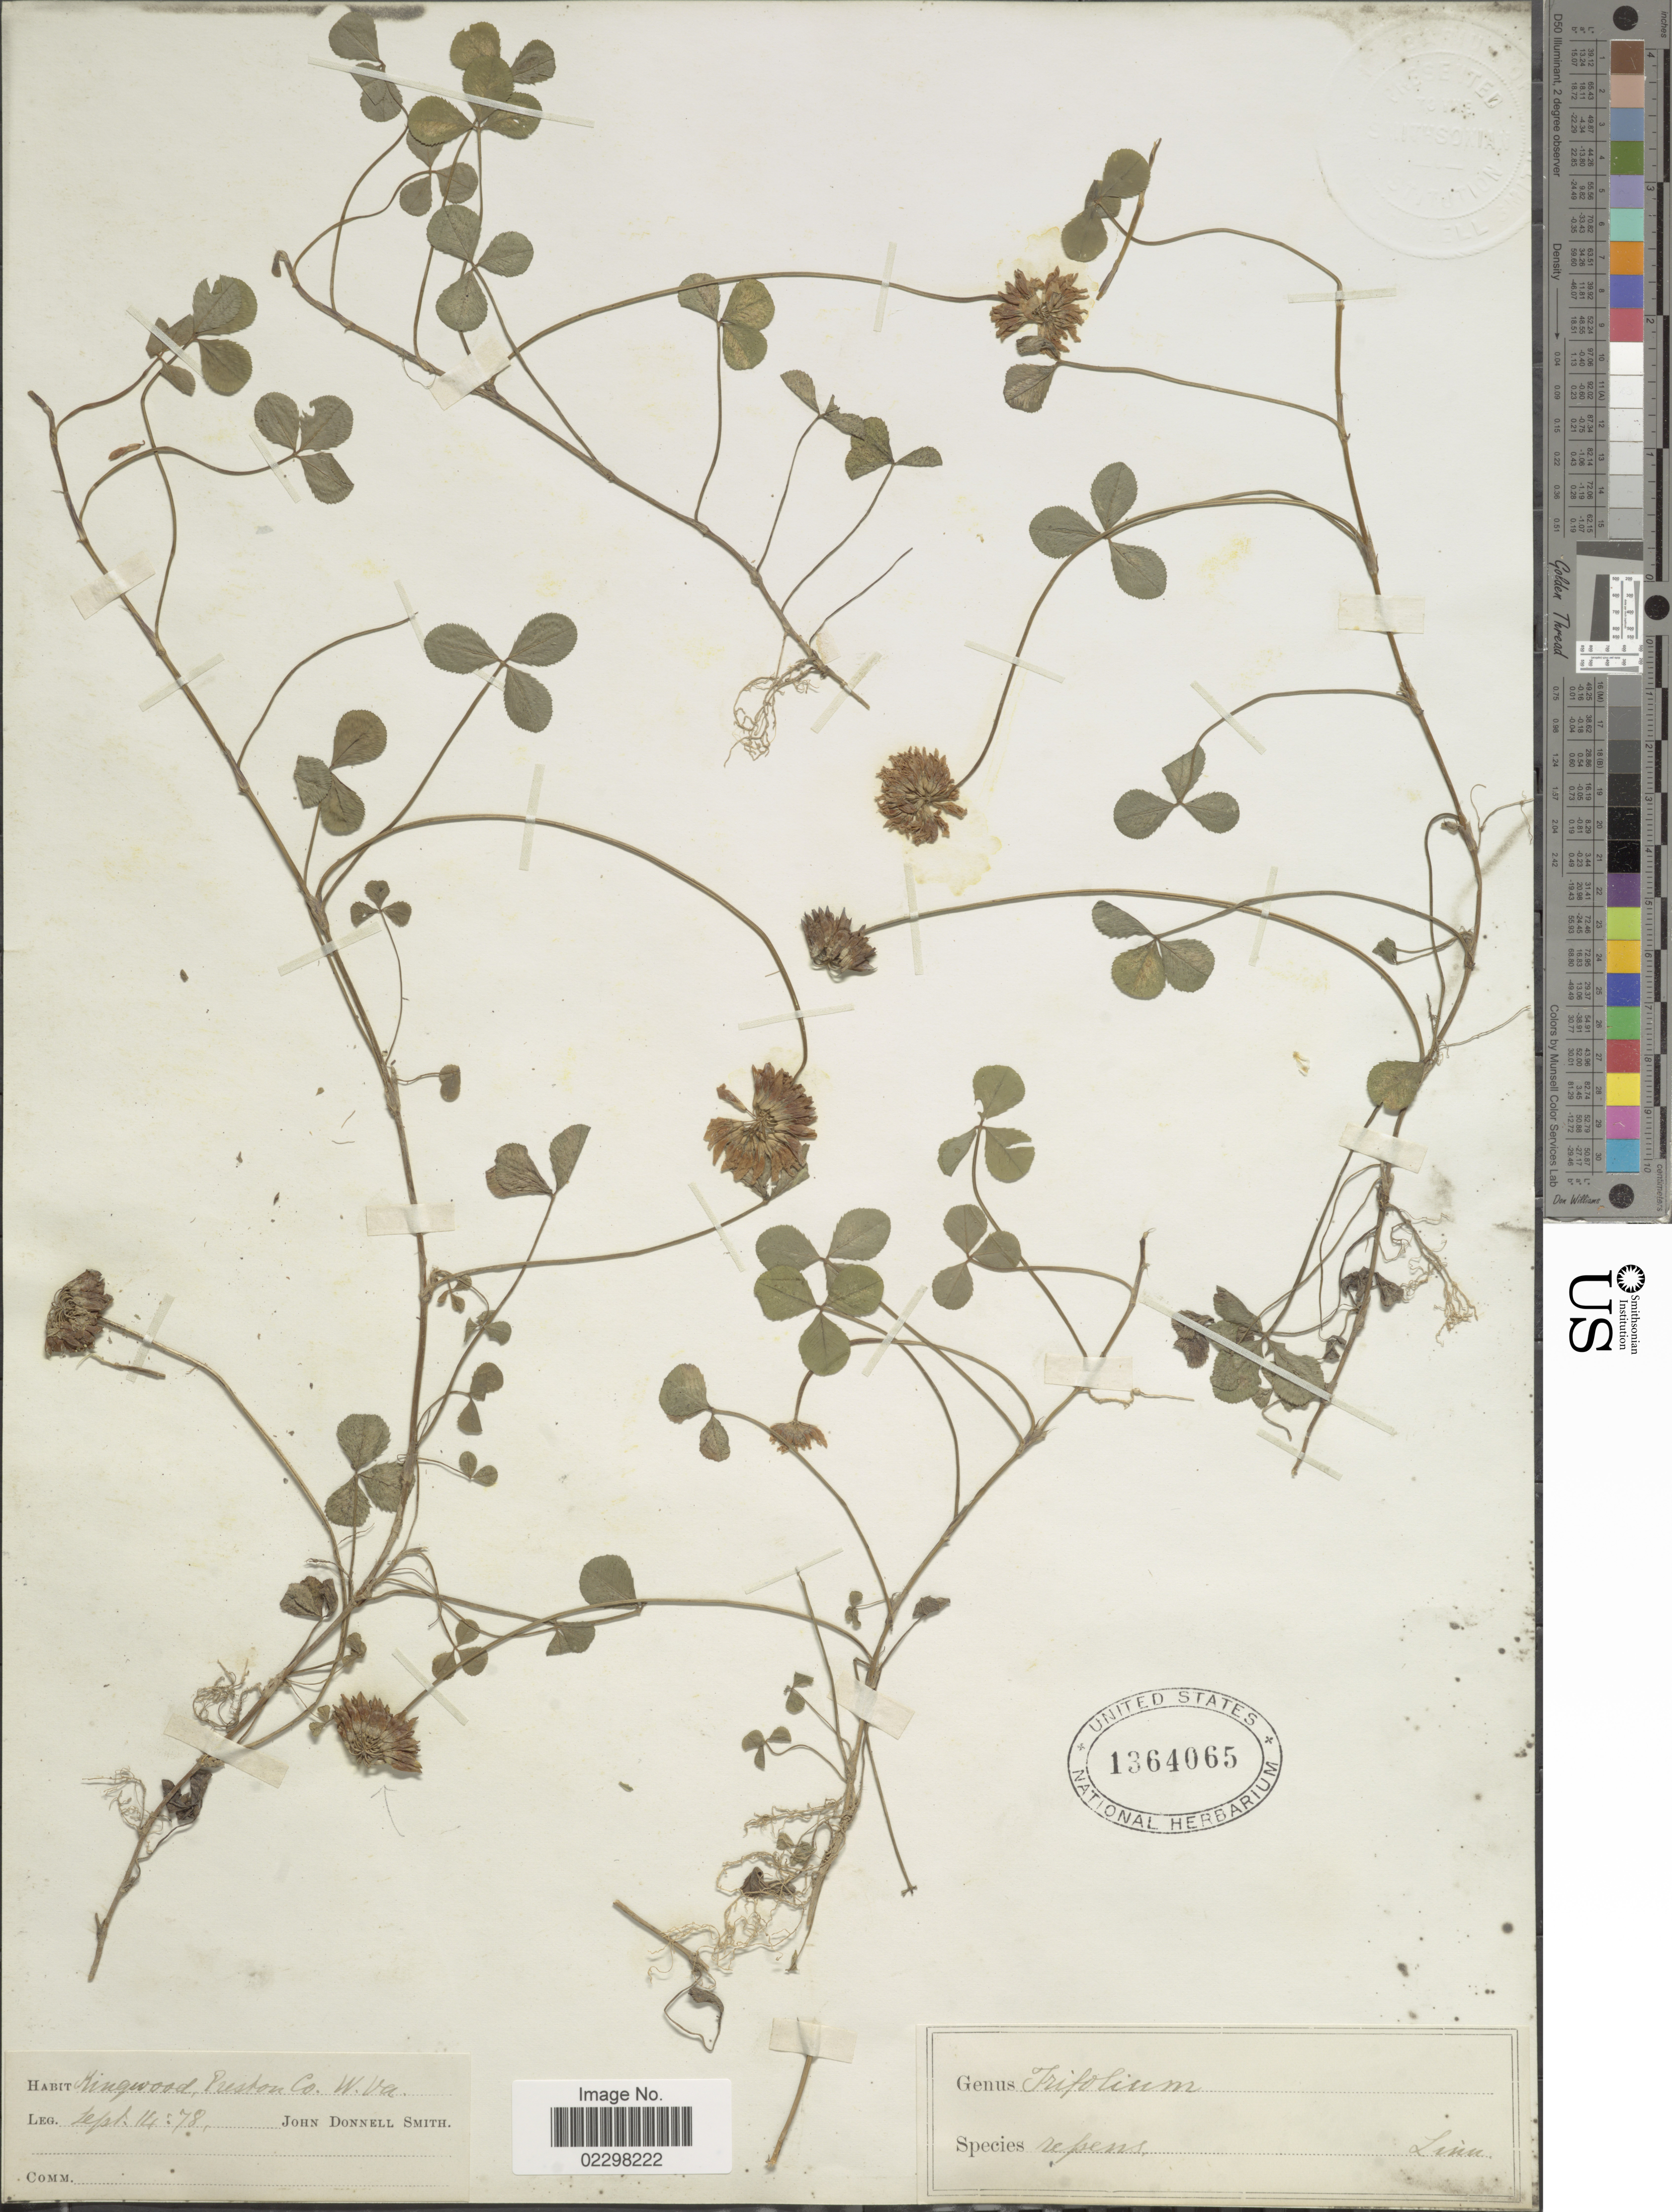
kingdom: Plantae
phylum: Tracheophyta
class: Magnoliopsida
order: Fabales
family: Fabaceae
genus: Trifolium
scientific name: Trifolium repens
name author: L.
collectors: J. Donnell Smith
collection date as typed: Transcribed d/m/y: 14/9/78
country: United States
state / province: West Virginia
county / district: Preston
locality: Kingwood, Preston Co.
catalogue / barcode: US 1364065